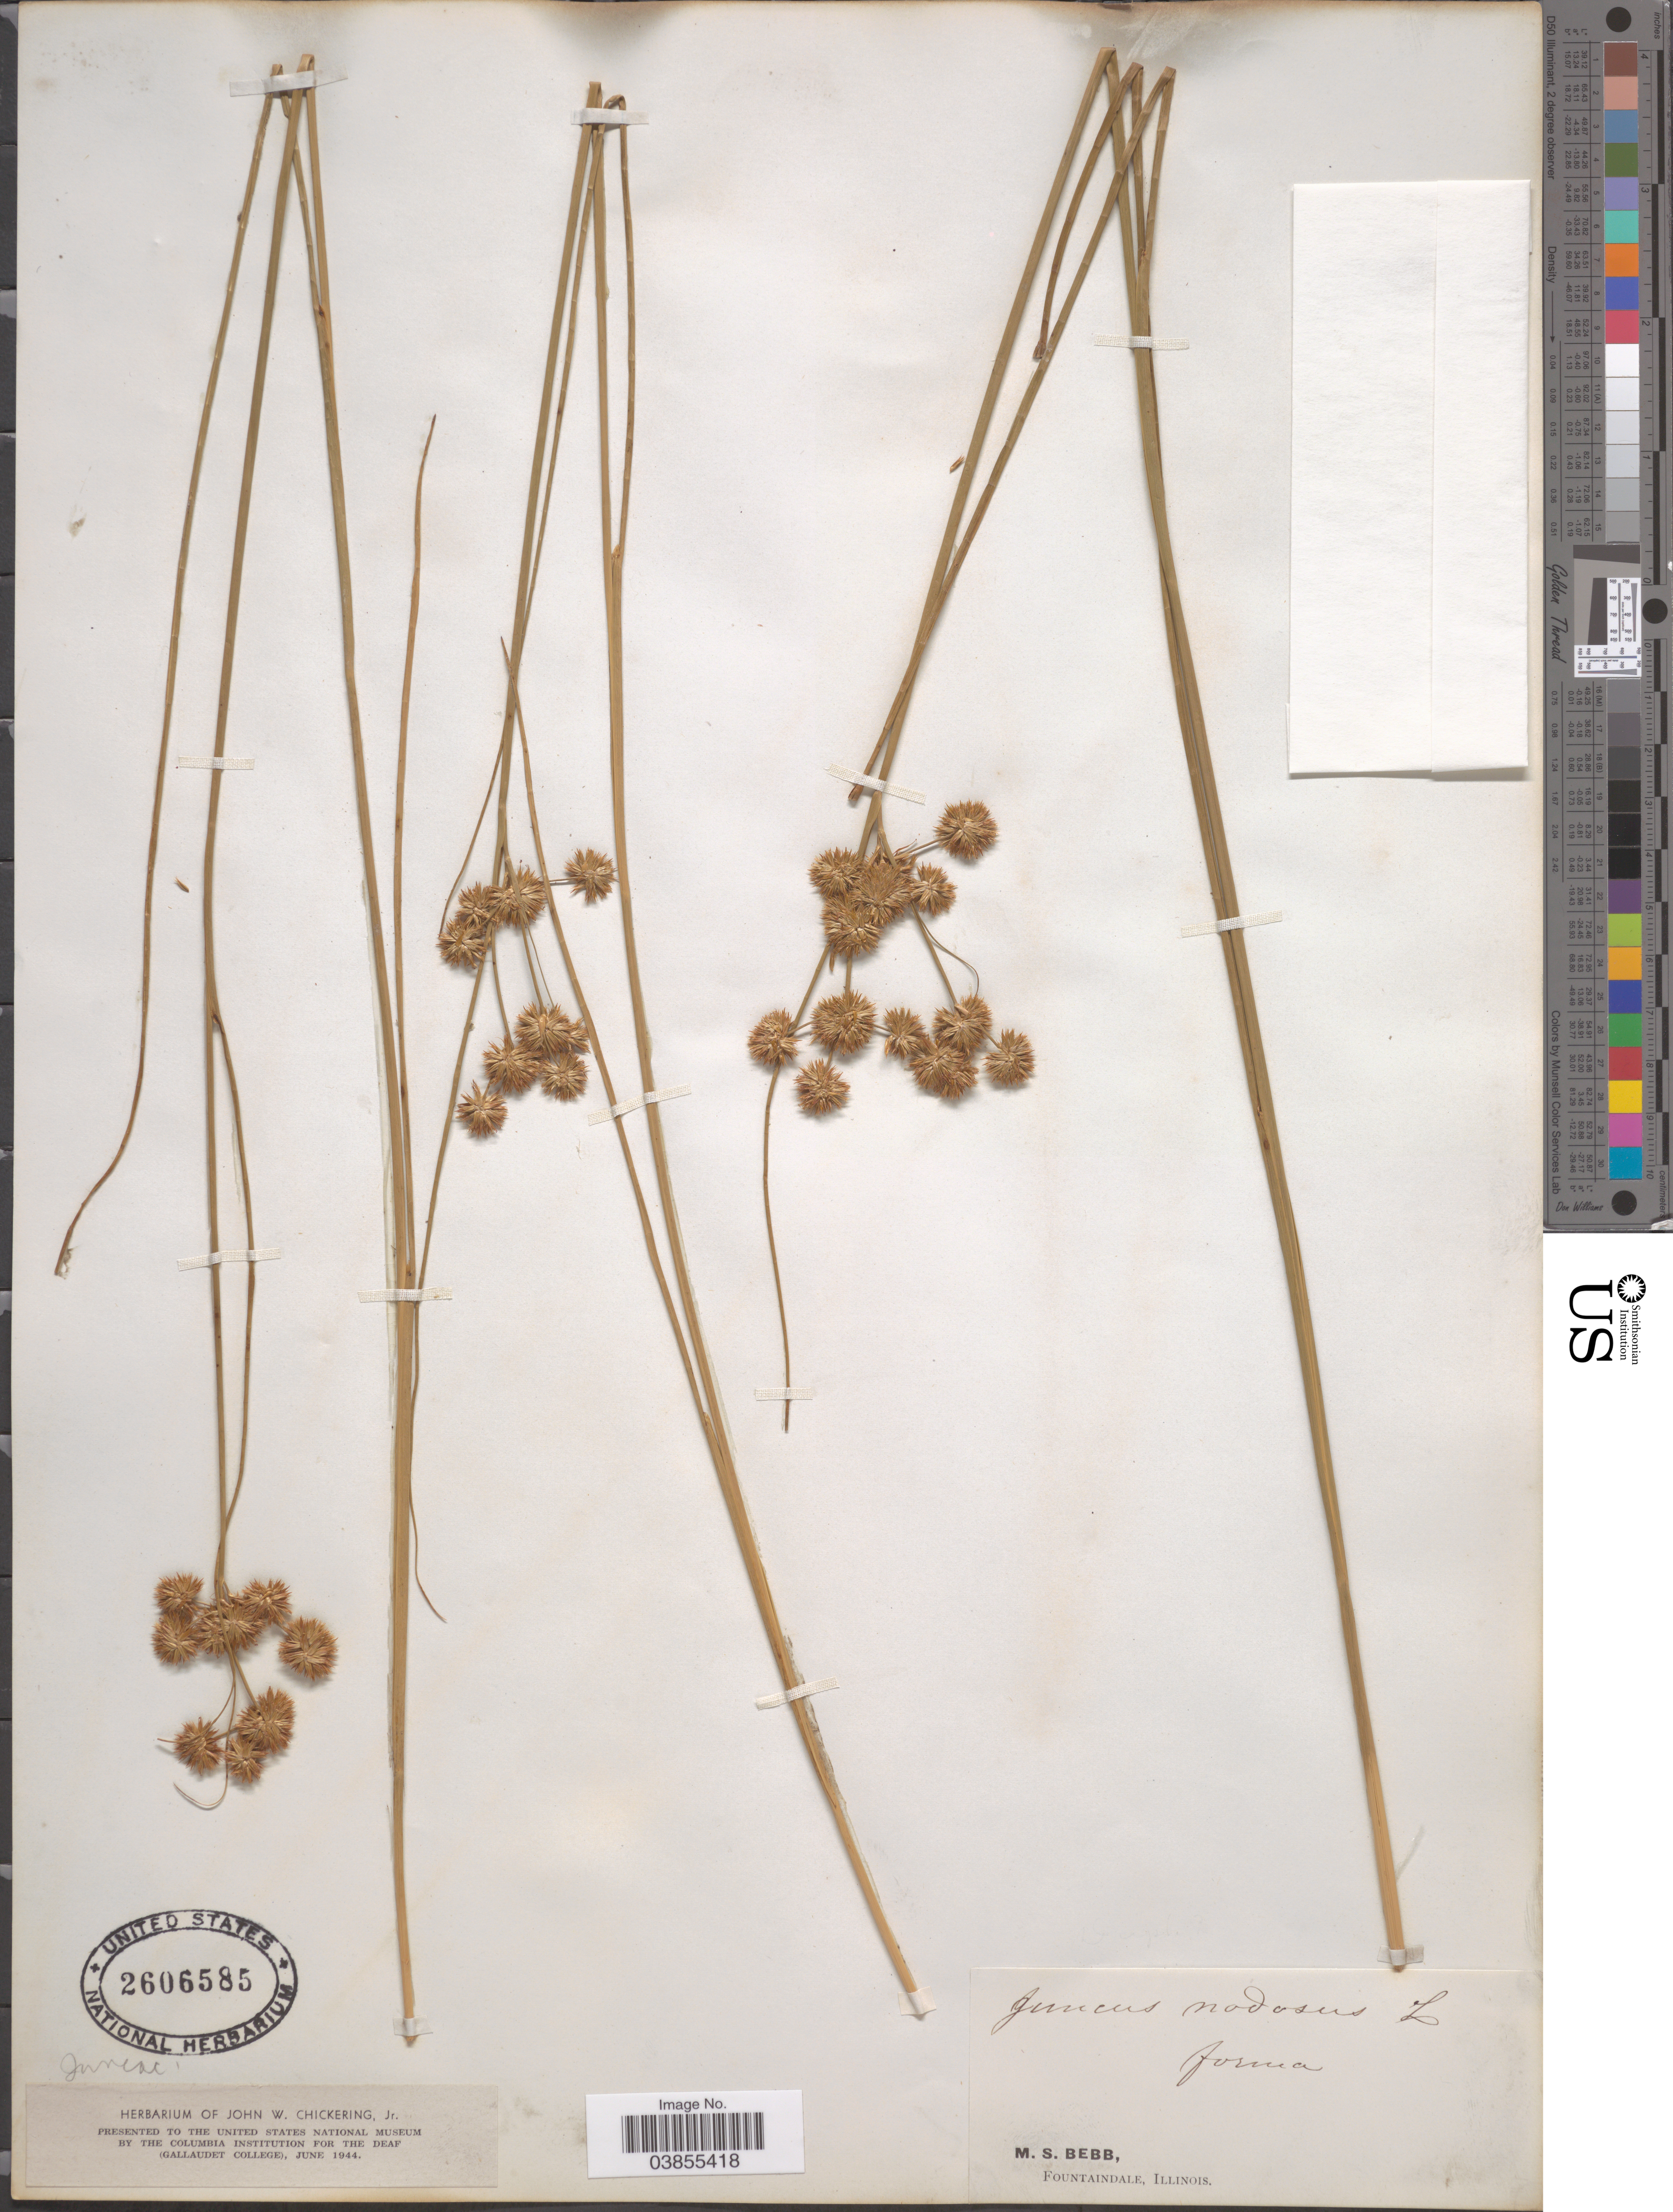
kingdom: Plantae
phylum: Tracheophyta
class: Liliopsida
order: Poales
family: Juncaceae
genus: Juncus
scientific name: Juncus nodosus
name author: L.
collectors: M. Bebb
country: United States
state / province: Illinois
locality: Fountaindale.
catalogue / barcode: US 2606585